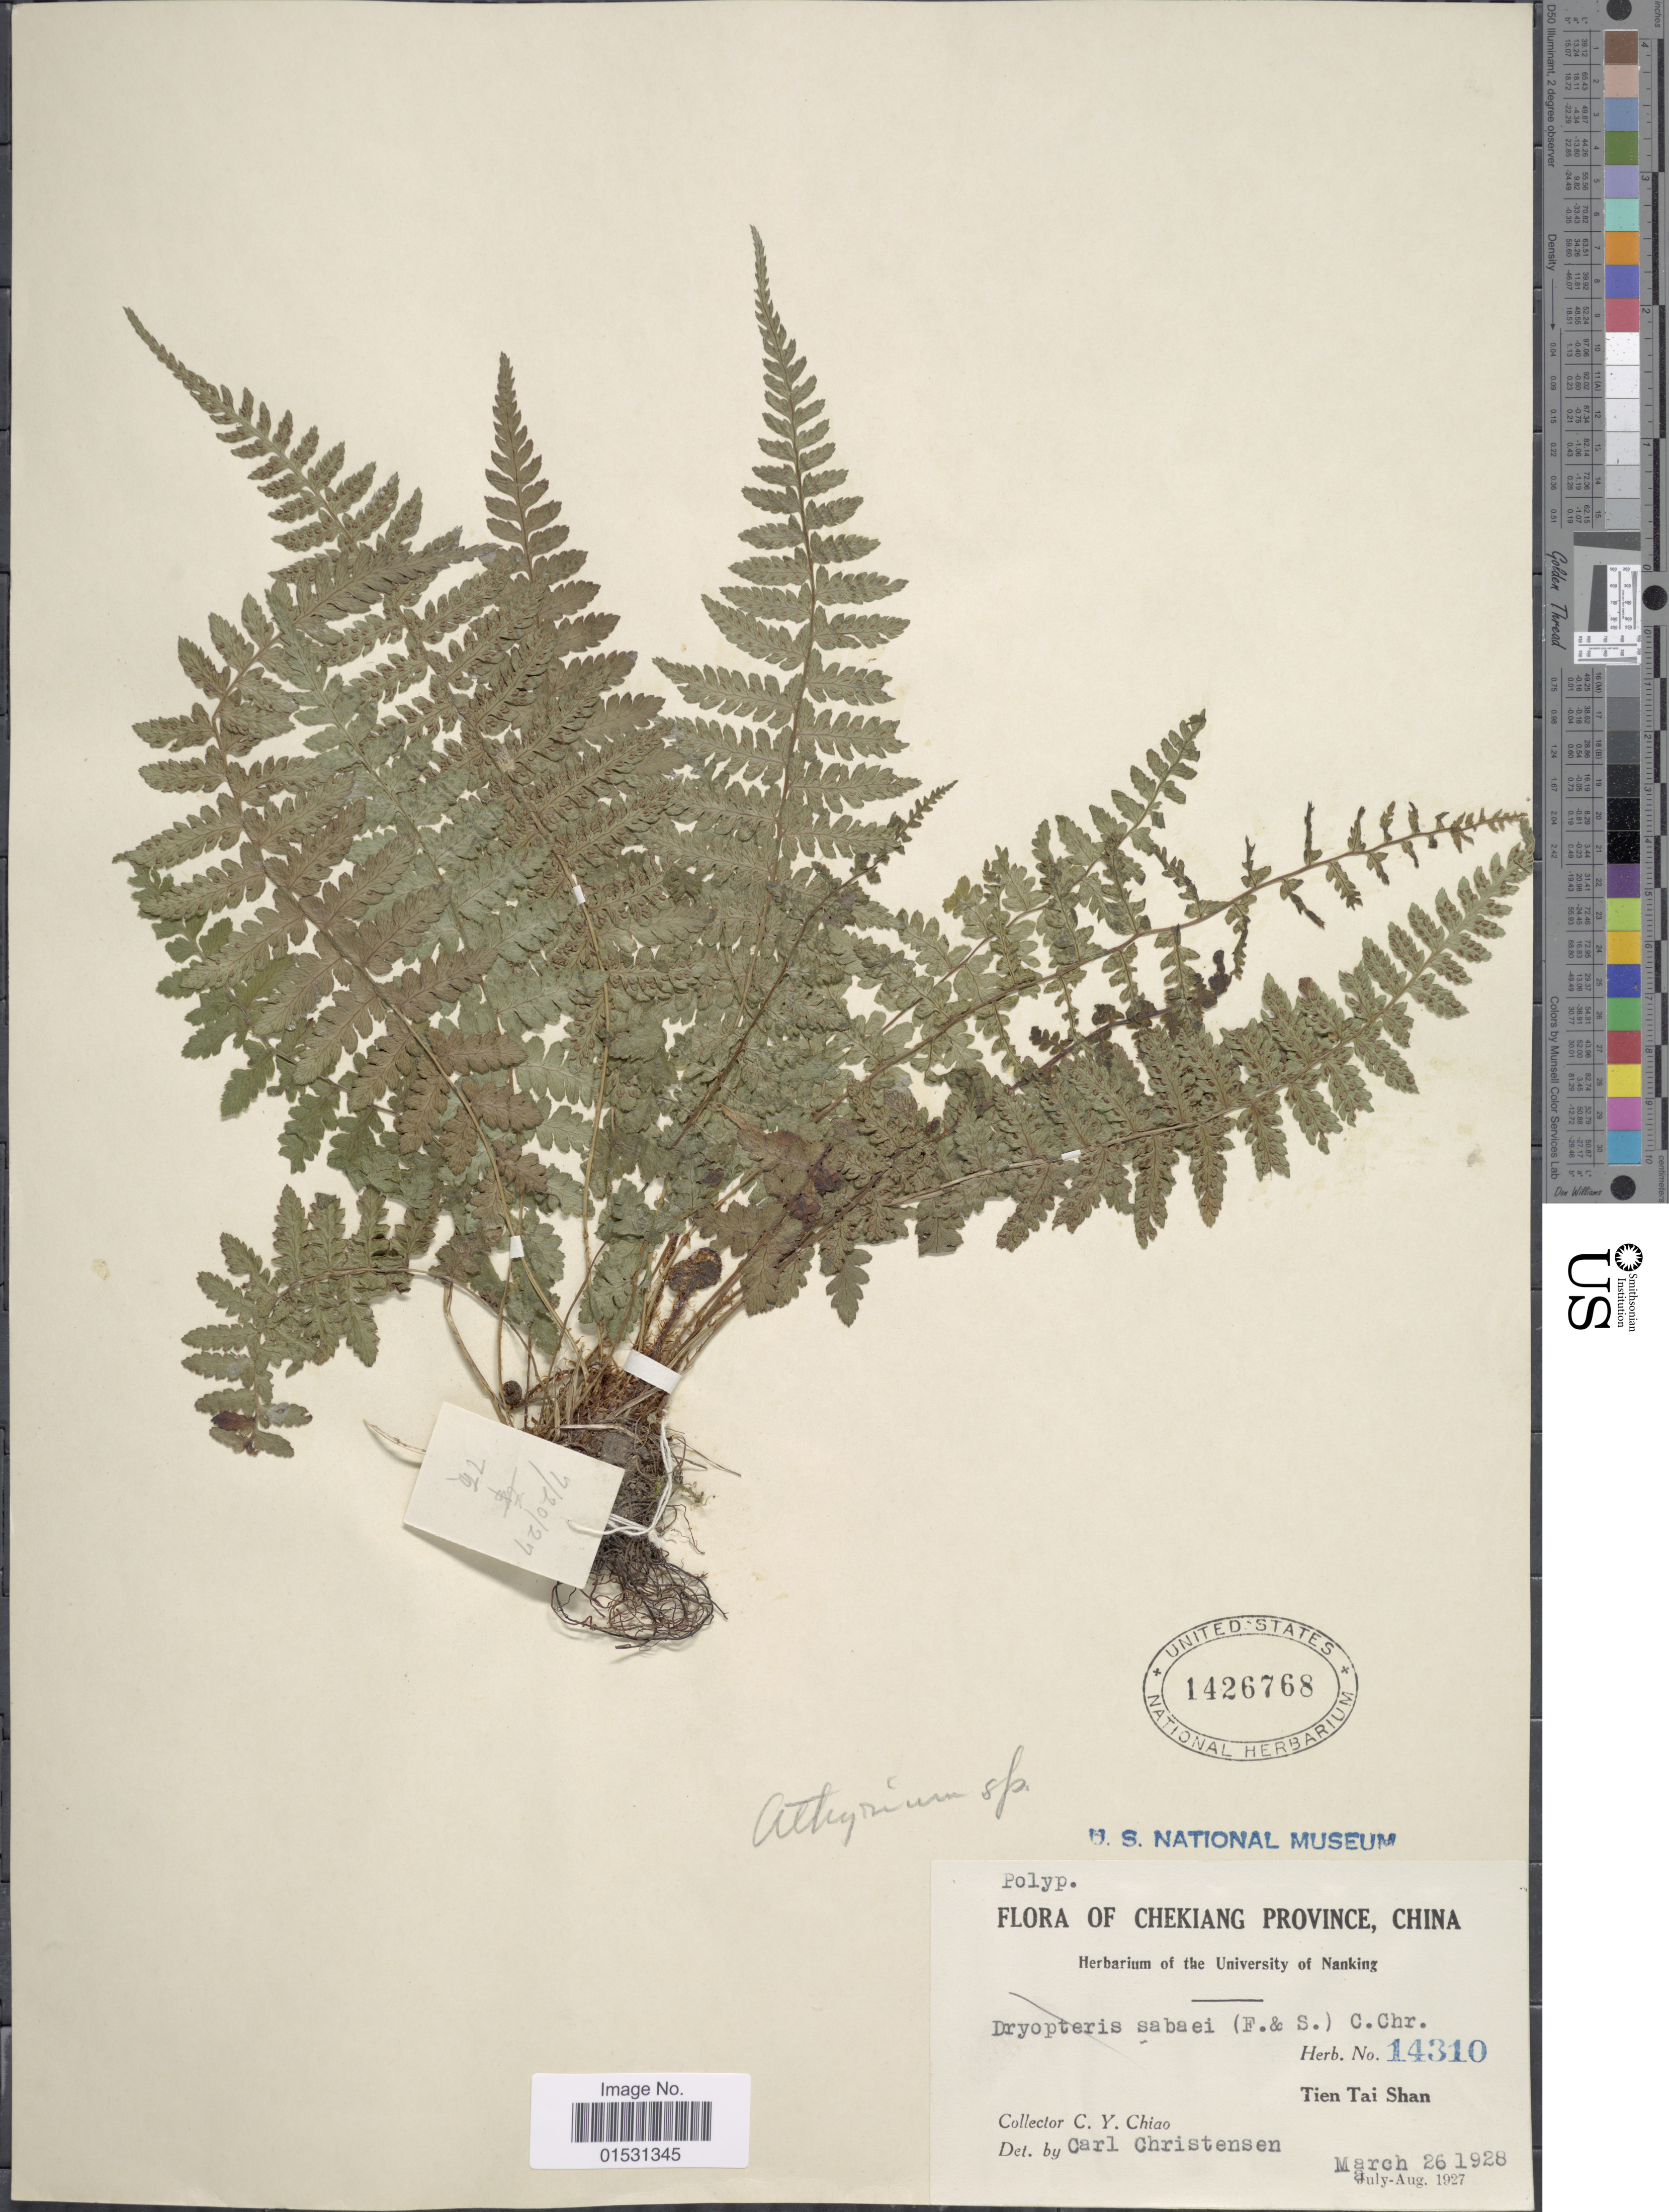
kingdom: Plantae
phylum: Tracheophyta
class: Polypodiopsida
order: Polypodiales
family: Athyriaceae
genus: Athyrium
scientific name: Athyrium yokoscense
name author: (Franch. & Sav.) Christ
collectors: C. Y. Chiao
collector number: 14310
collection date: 1928-03-26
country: China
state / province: Zhejiang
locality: Chekiang Province. Tien Tai Shan.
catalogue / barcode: US 1426768